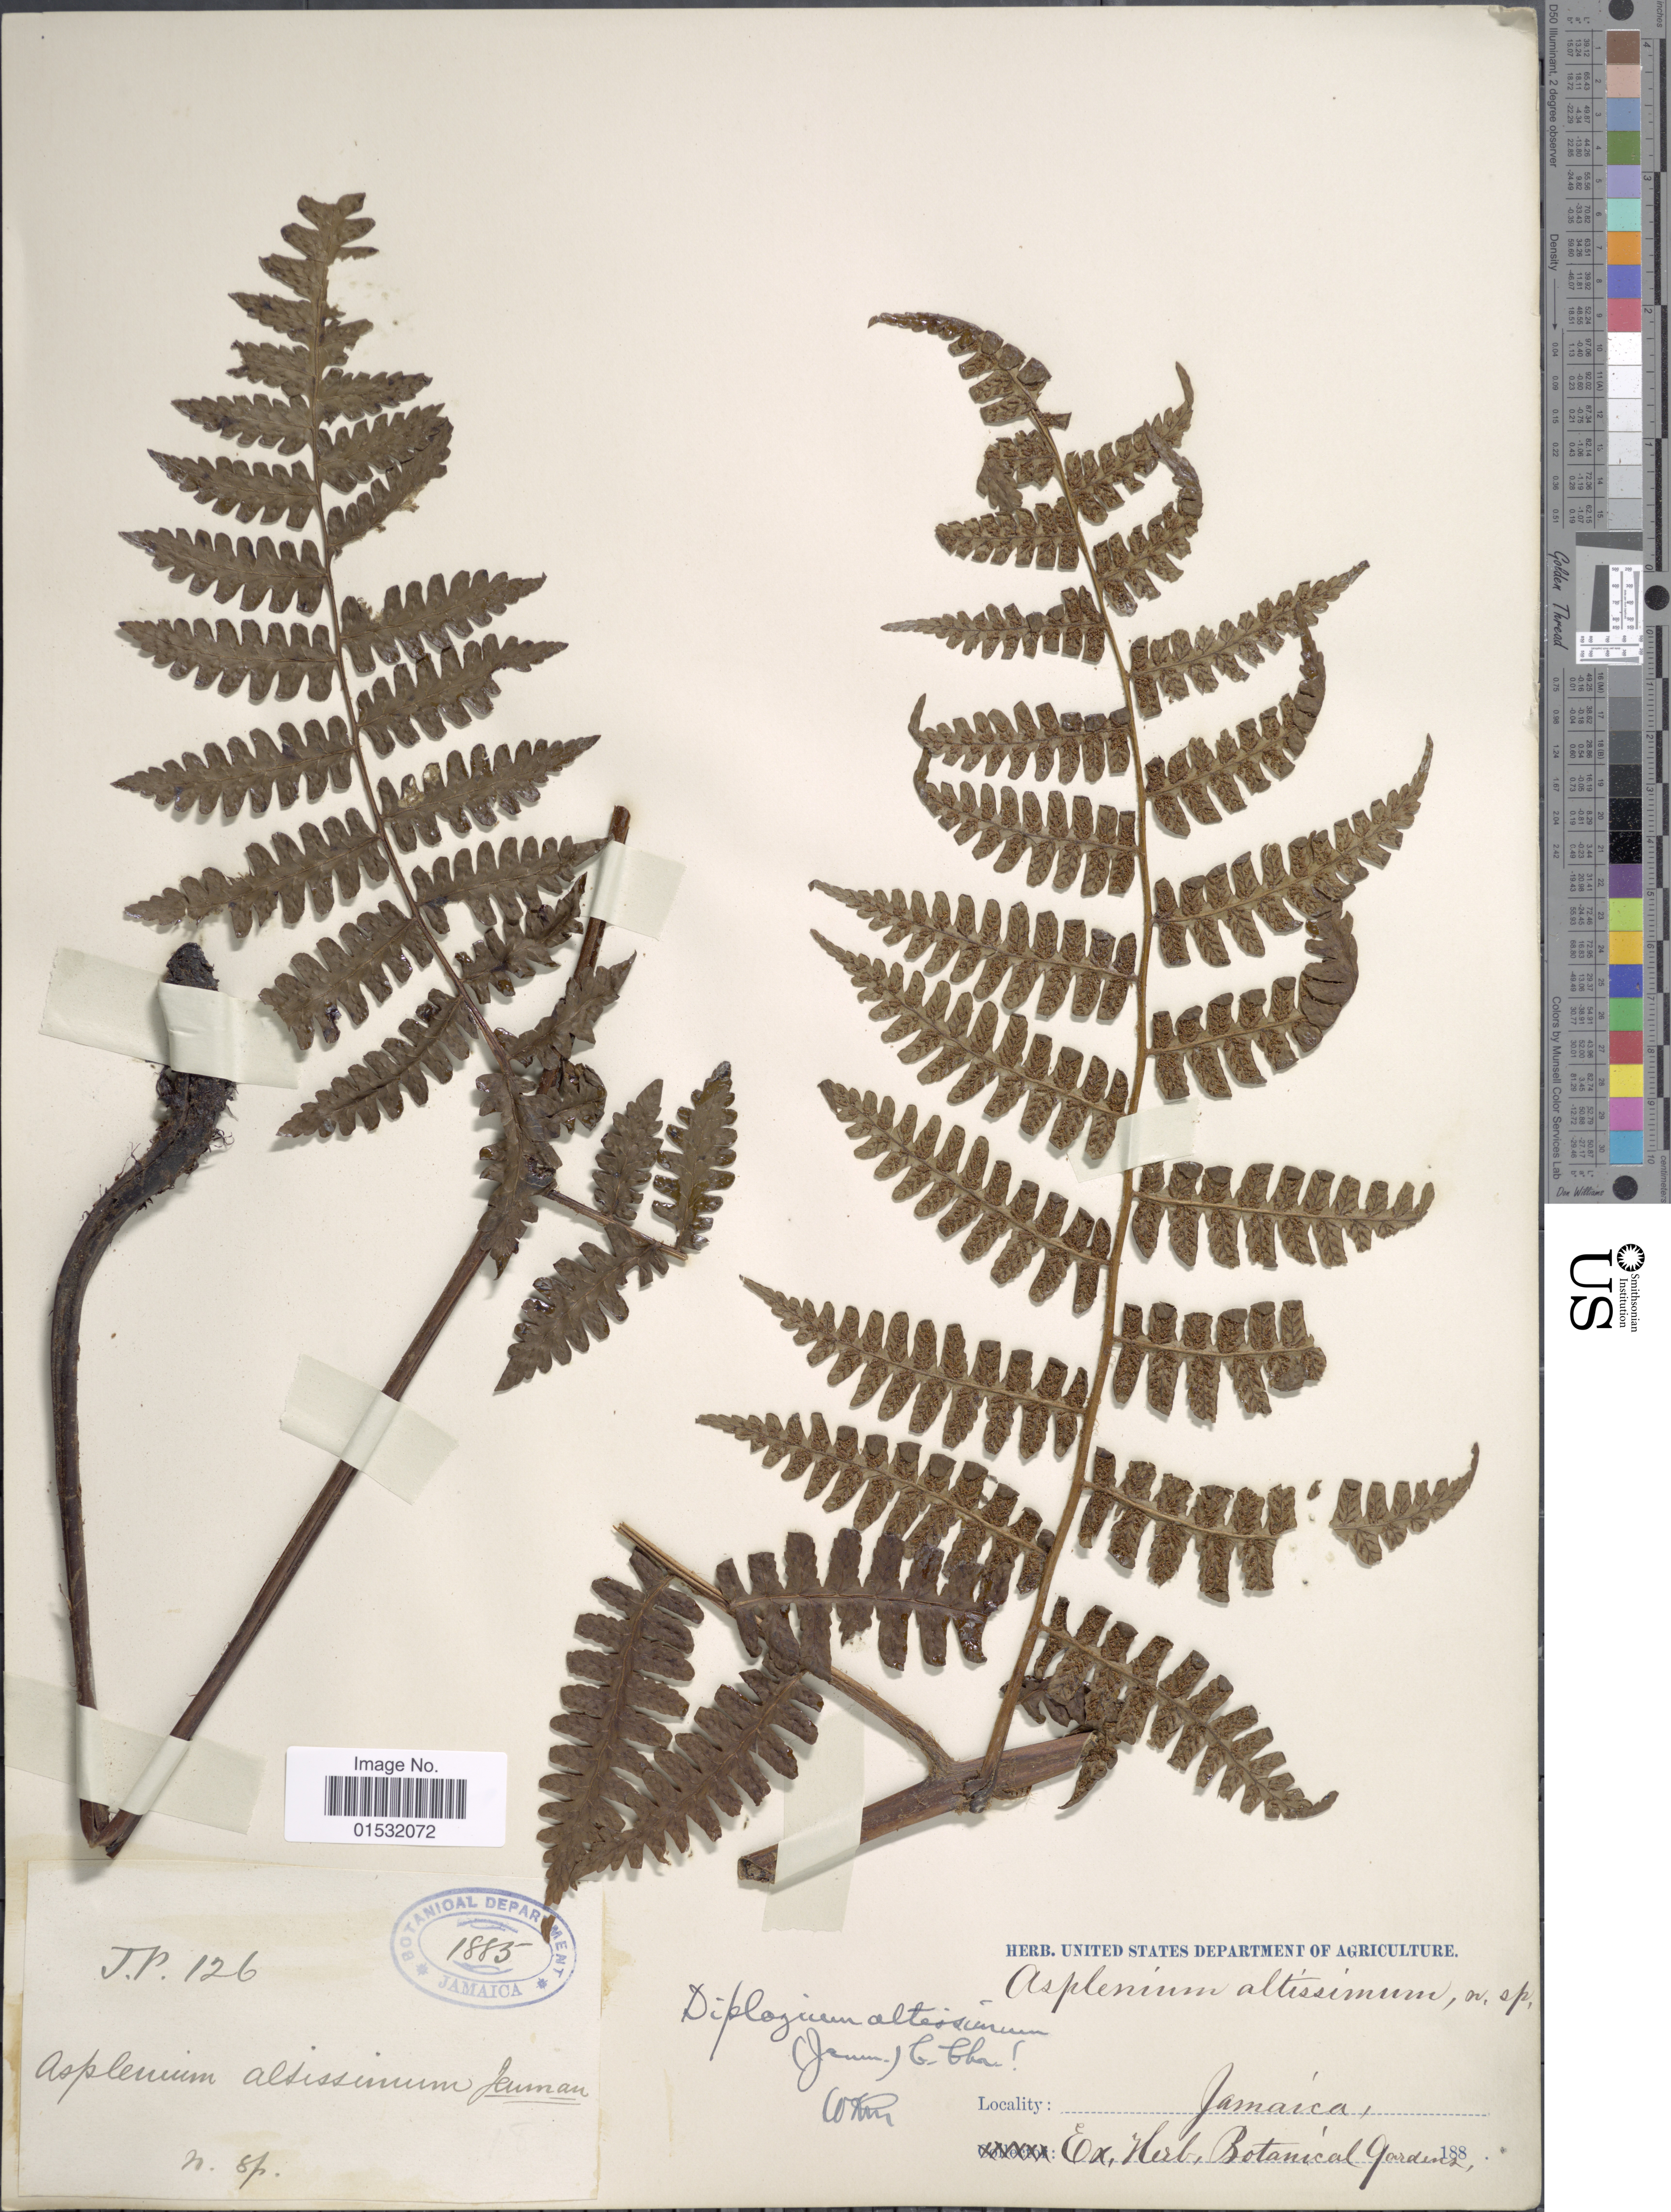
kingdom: Plantae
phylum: Tracheophyta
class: Polypodiopsida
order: Polypodiales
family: Athyriaceae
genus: Diplazium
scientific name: Diplazium altissimum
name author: (Jenman) C. Chr.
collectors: J.P.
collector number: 126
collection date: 1885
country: Jamaica